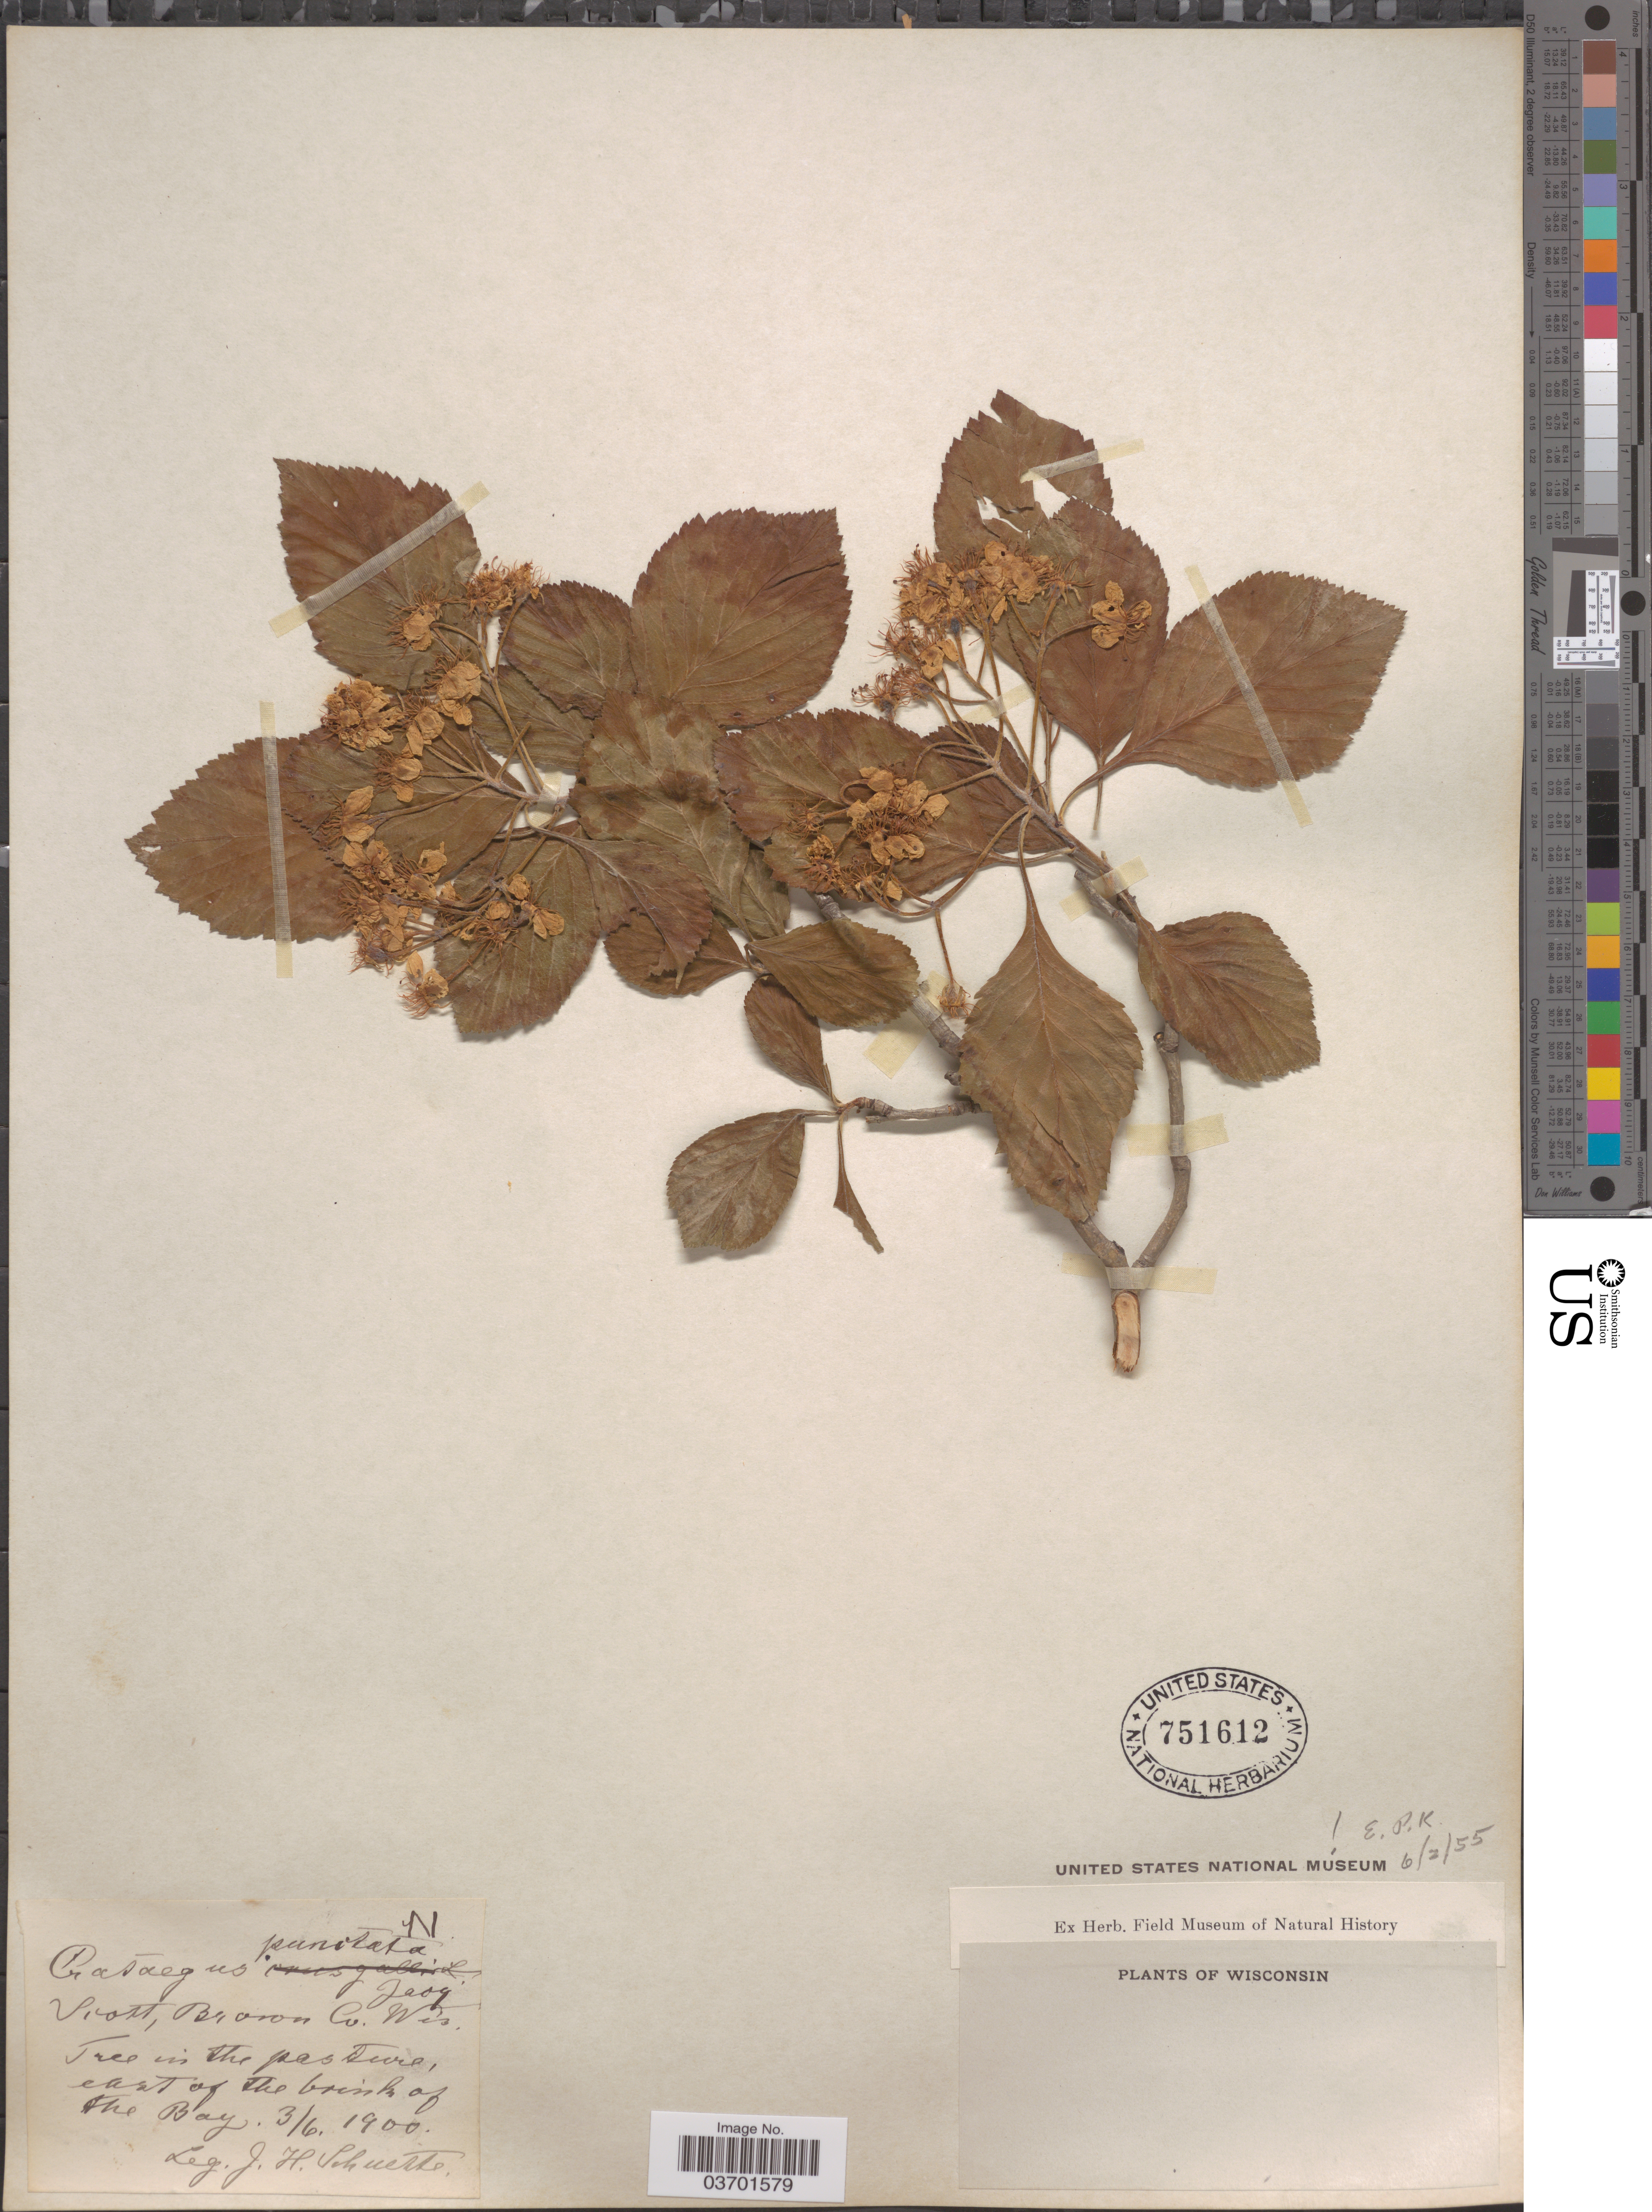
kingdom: Plantae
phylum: Tracheophyta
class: Magnoliopsida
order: Rosales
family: Rosaceae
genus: Crataegus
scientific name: Crataegus punctata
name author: Jacq.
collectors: J. H. Schuette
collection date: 1900-03-06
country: United States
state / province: Wisconsin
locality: Scott, Brown Co. East of the brink of The Bay.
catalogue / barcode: US 751612